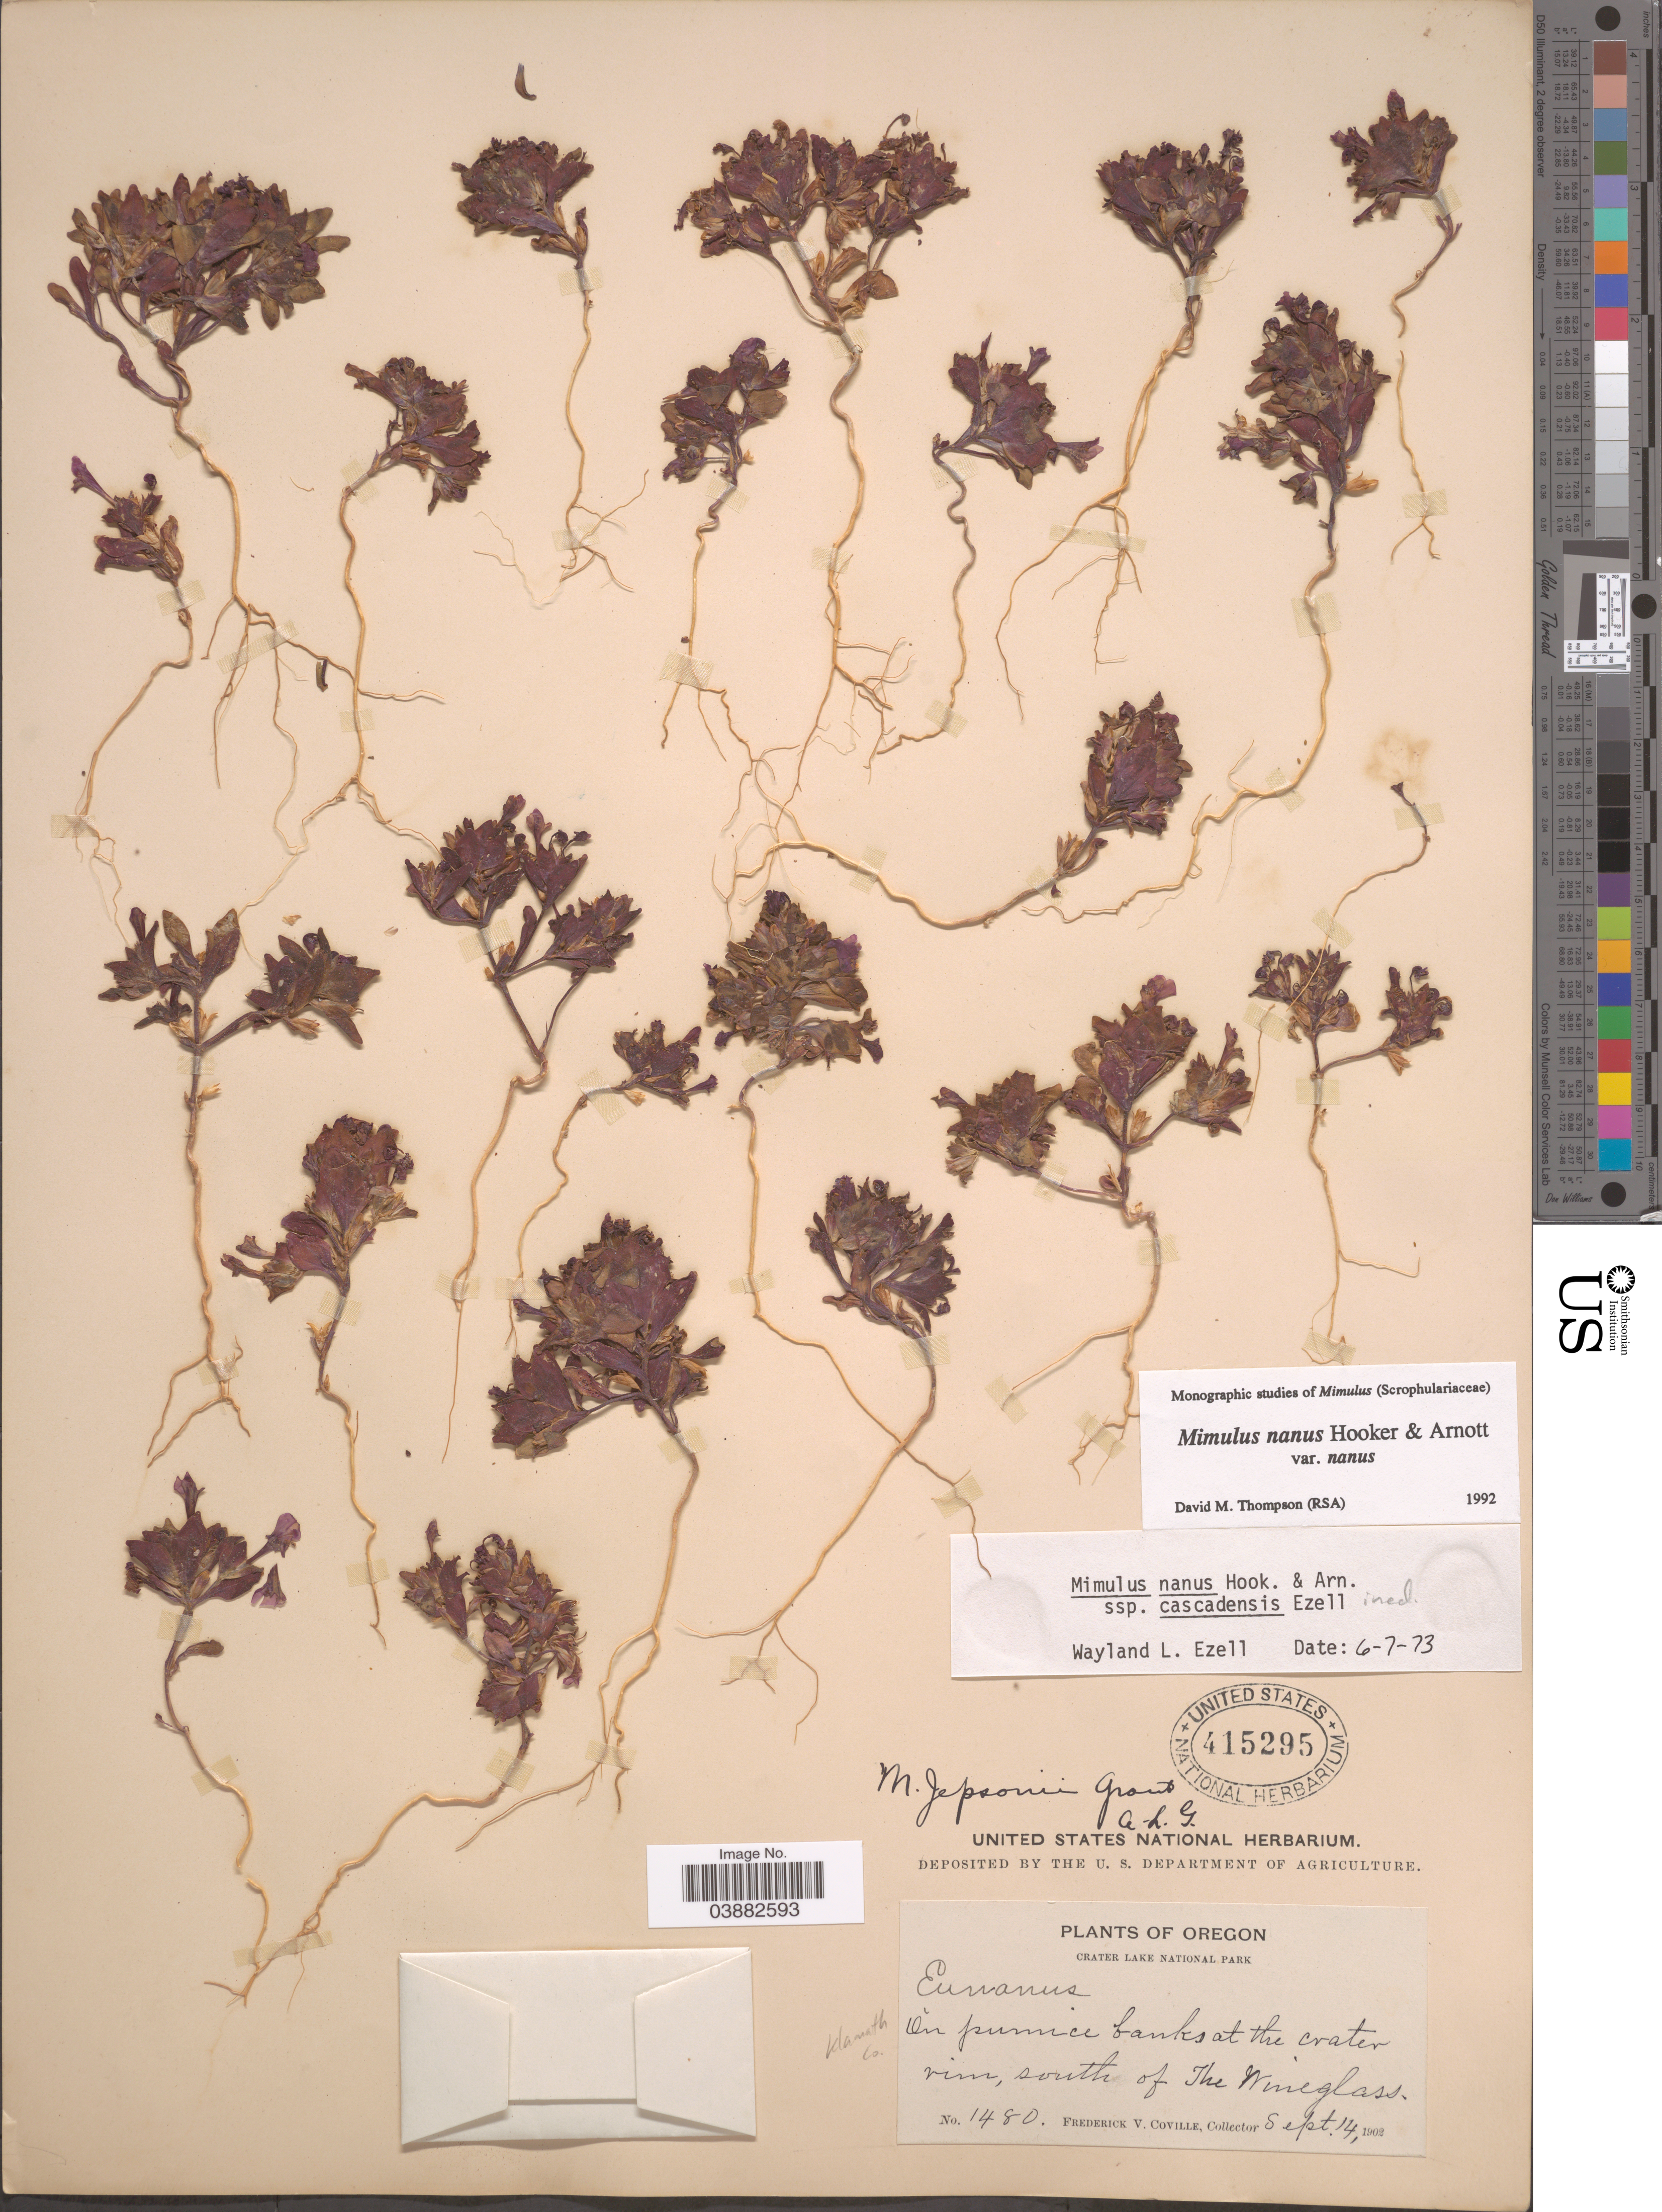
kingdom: Plantae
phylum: Tracheophyta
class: Magnoliopsida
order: Lamiales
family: Phrymaceae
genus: Mimulus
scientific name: Mimulus nanus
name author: Hook. & Arn.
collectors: F. V. Coville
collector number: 1480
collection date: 1902-09-14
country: United States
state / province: Oregon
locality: Crater Lake National Park. South of the Wineglass.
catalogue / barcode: US 415295